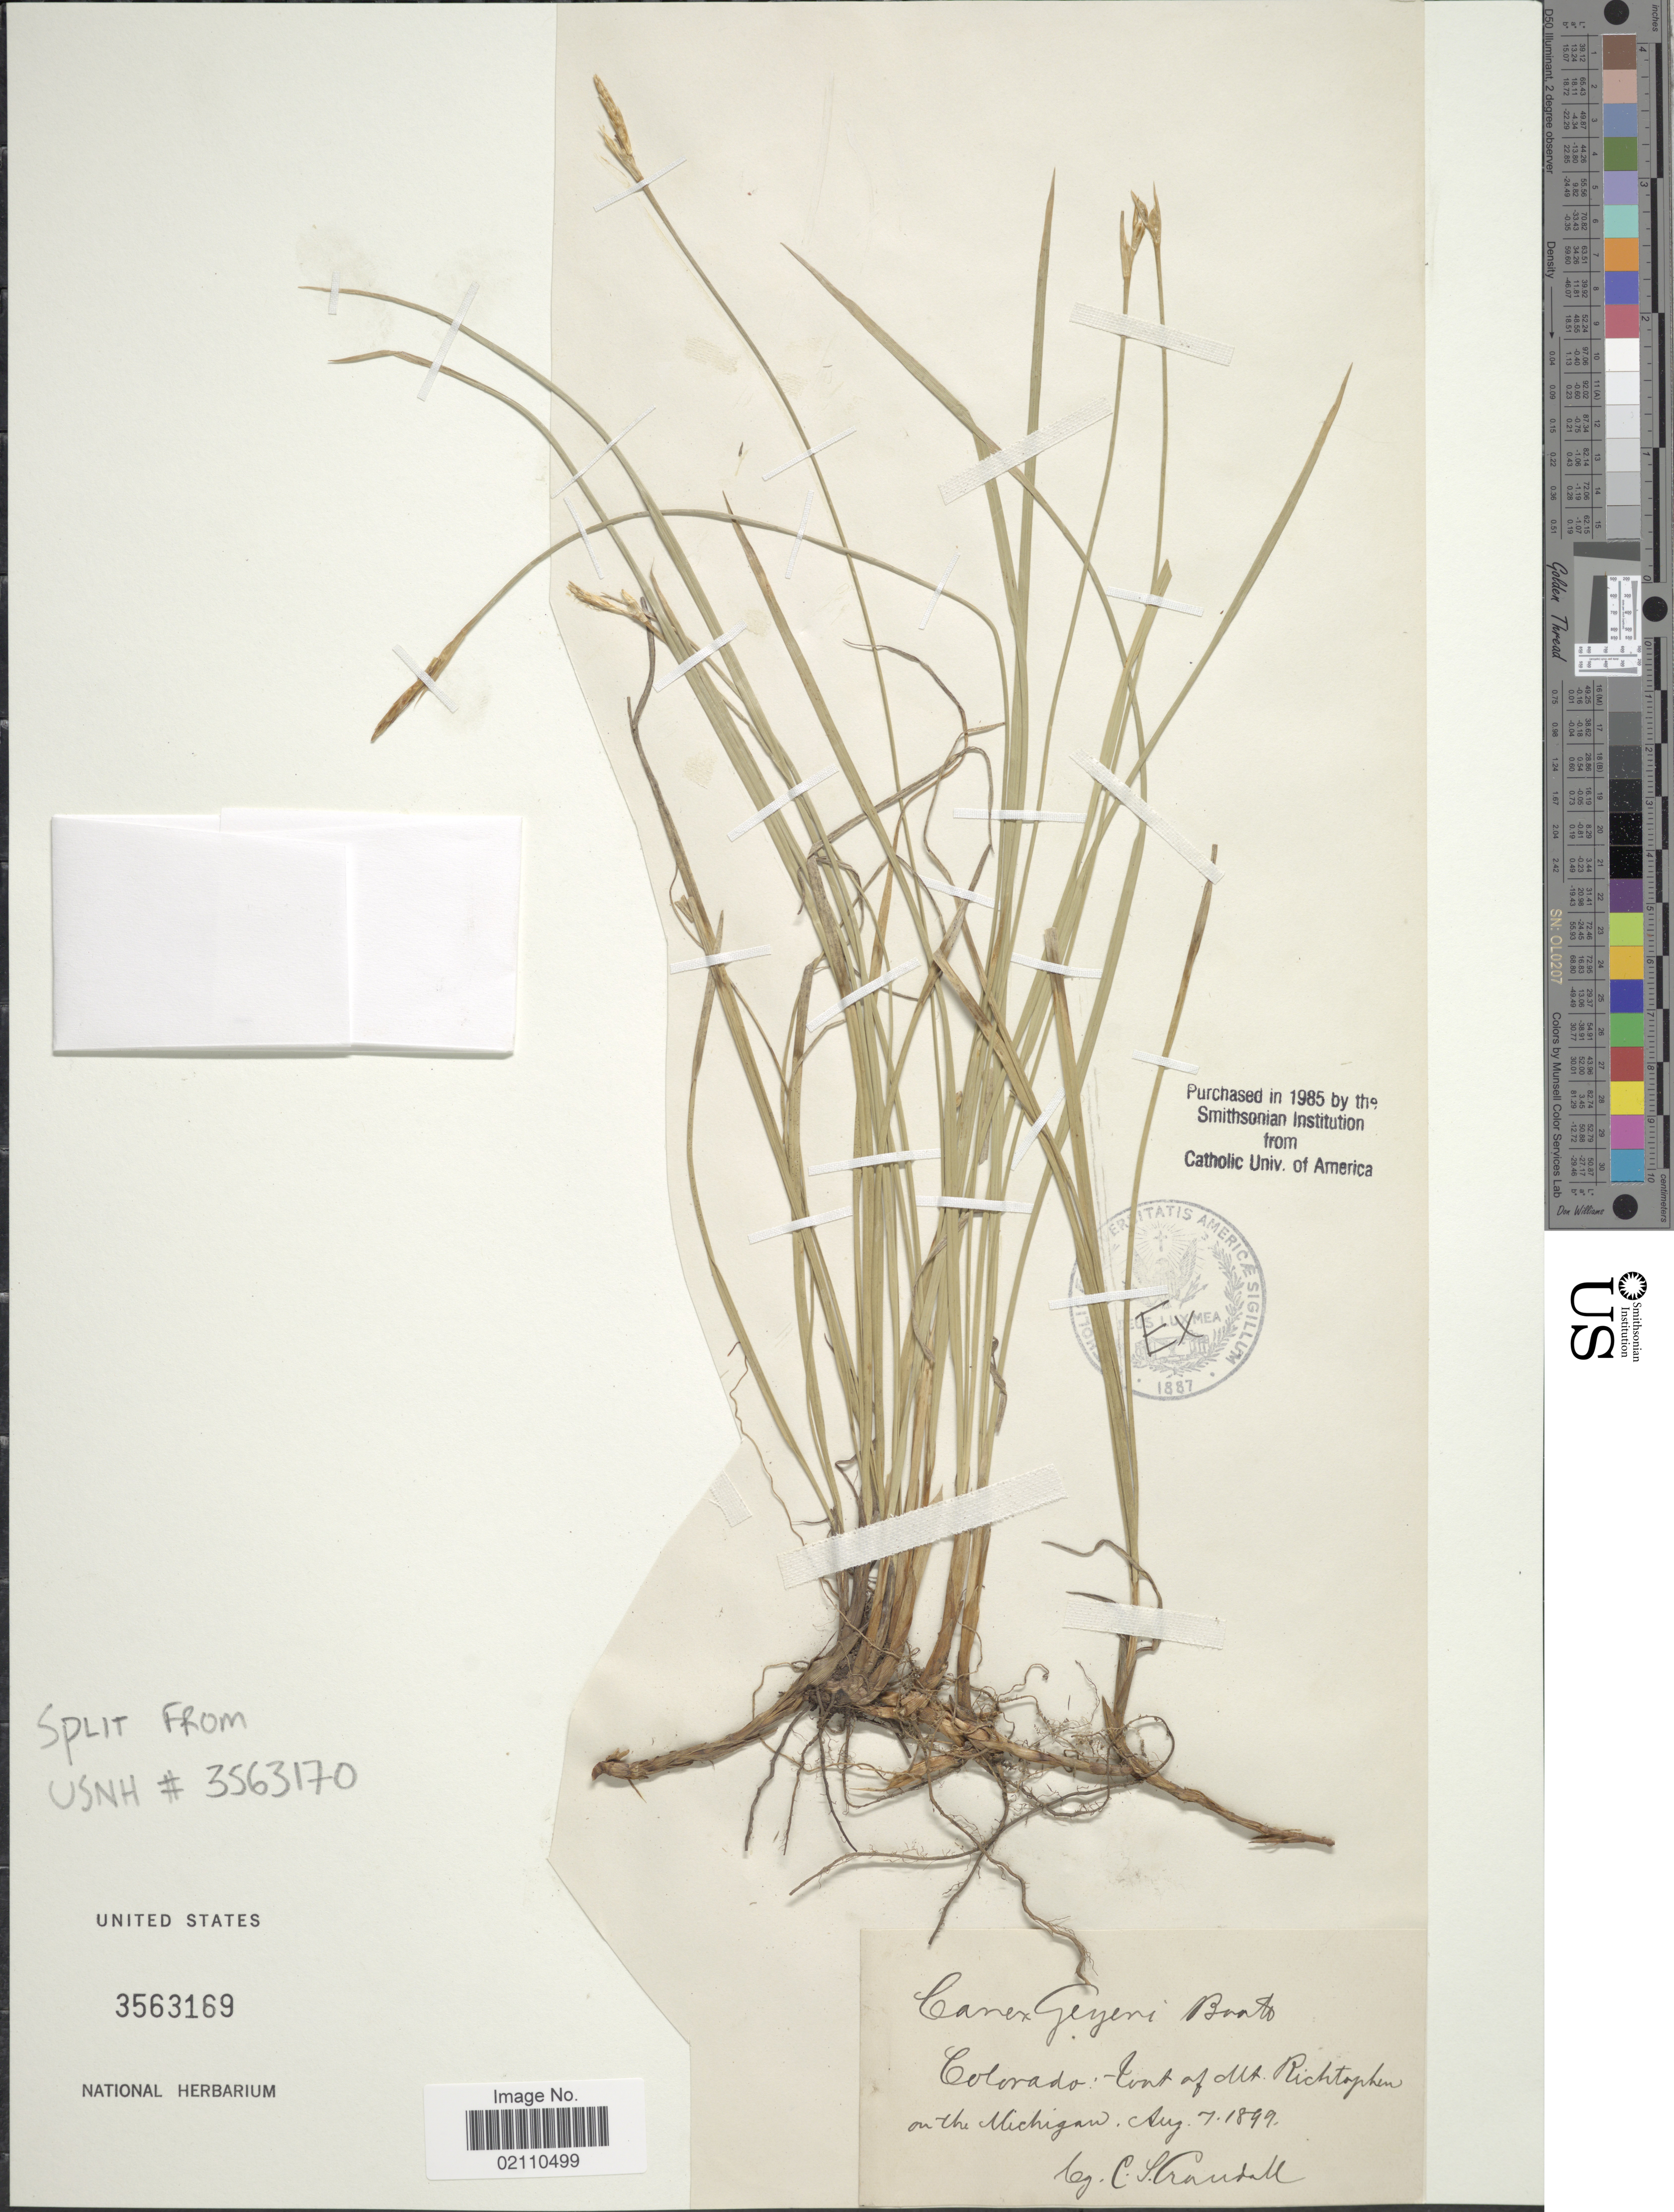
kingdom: Plantae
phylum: Tracheophyta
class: Liliopsida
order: Poales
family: Cyperaceae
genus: Carex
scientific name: Carex geyeri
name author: Boott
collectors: C. Crandall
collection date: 1899-08-07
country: United States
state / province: Colorado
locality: East of Mt. Richtophen on the Michigan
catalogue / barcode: US 3563169